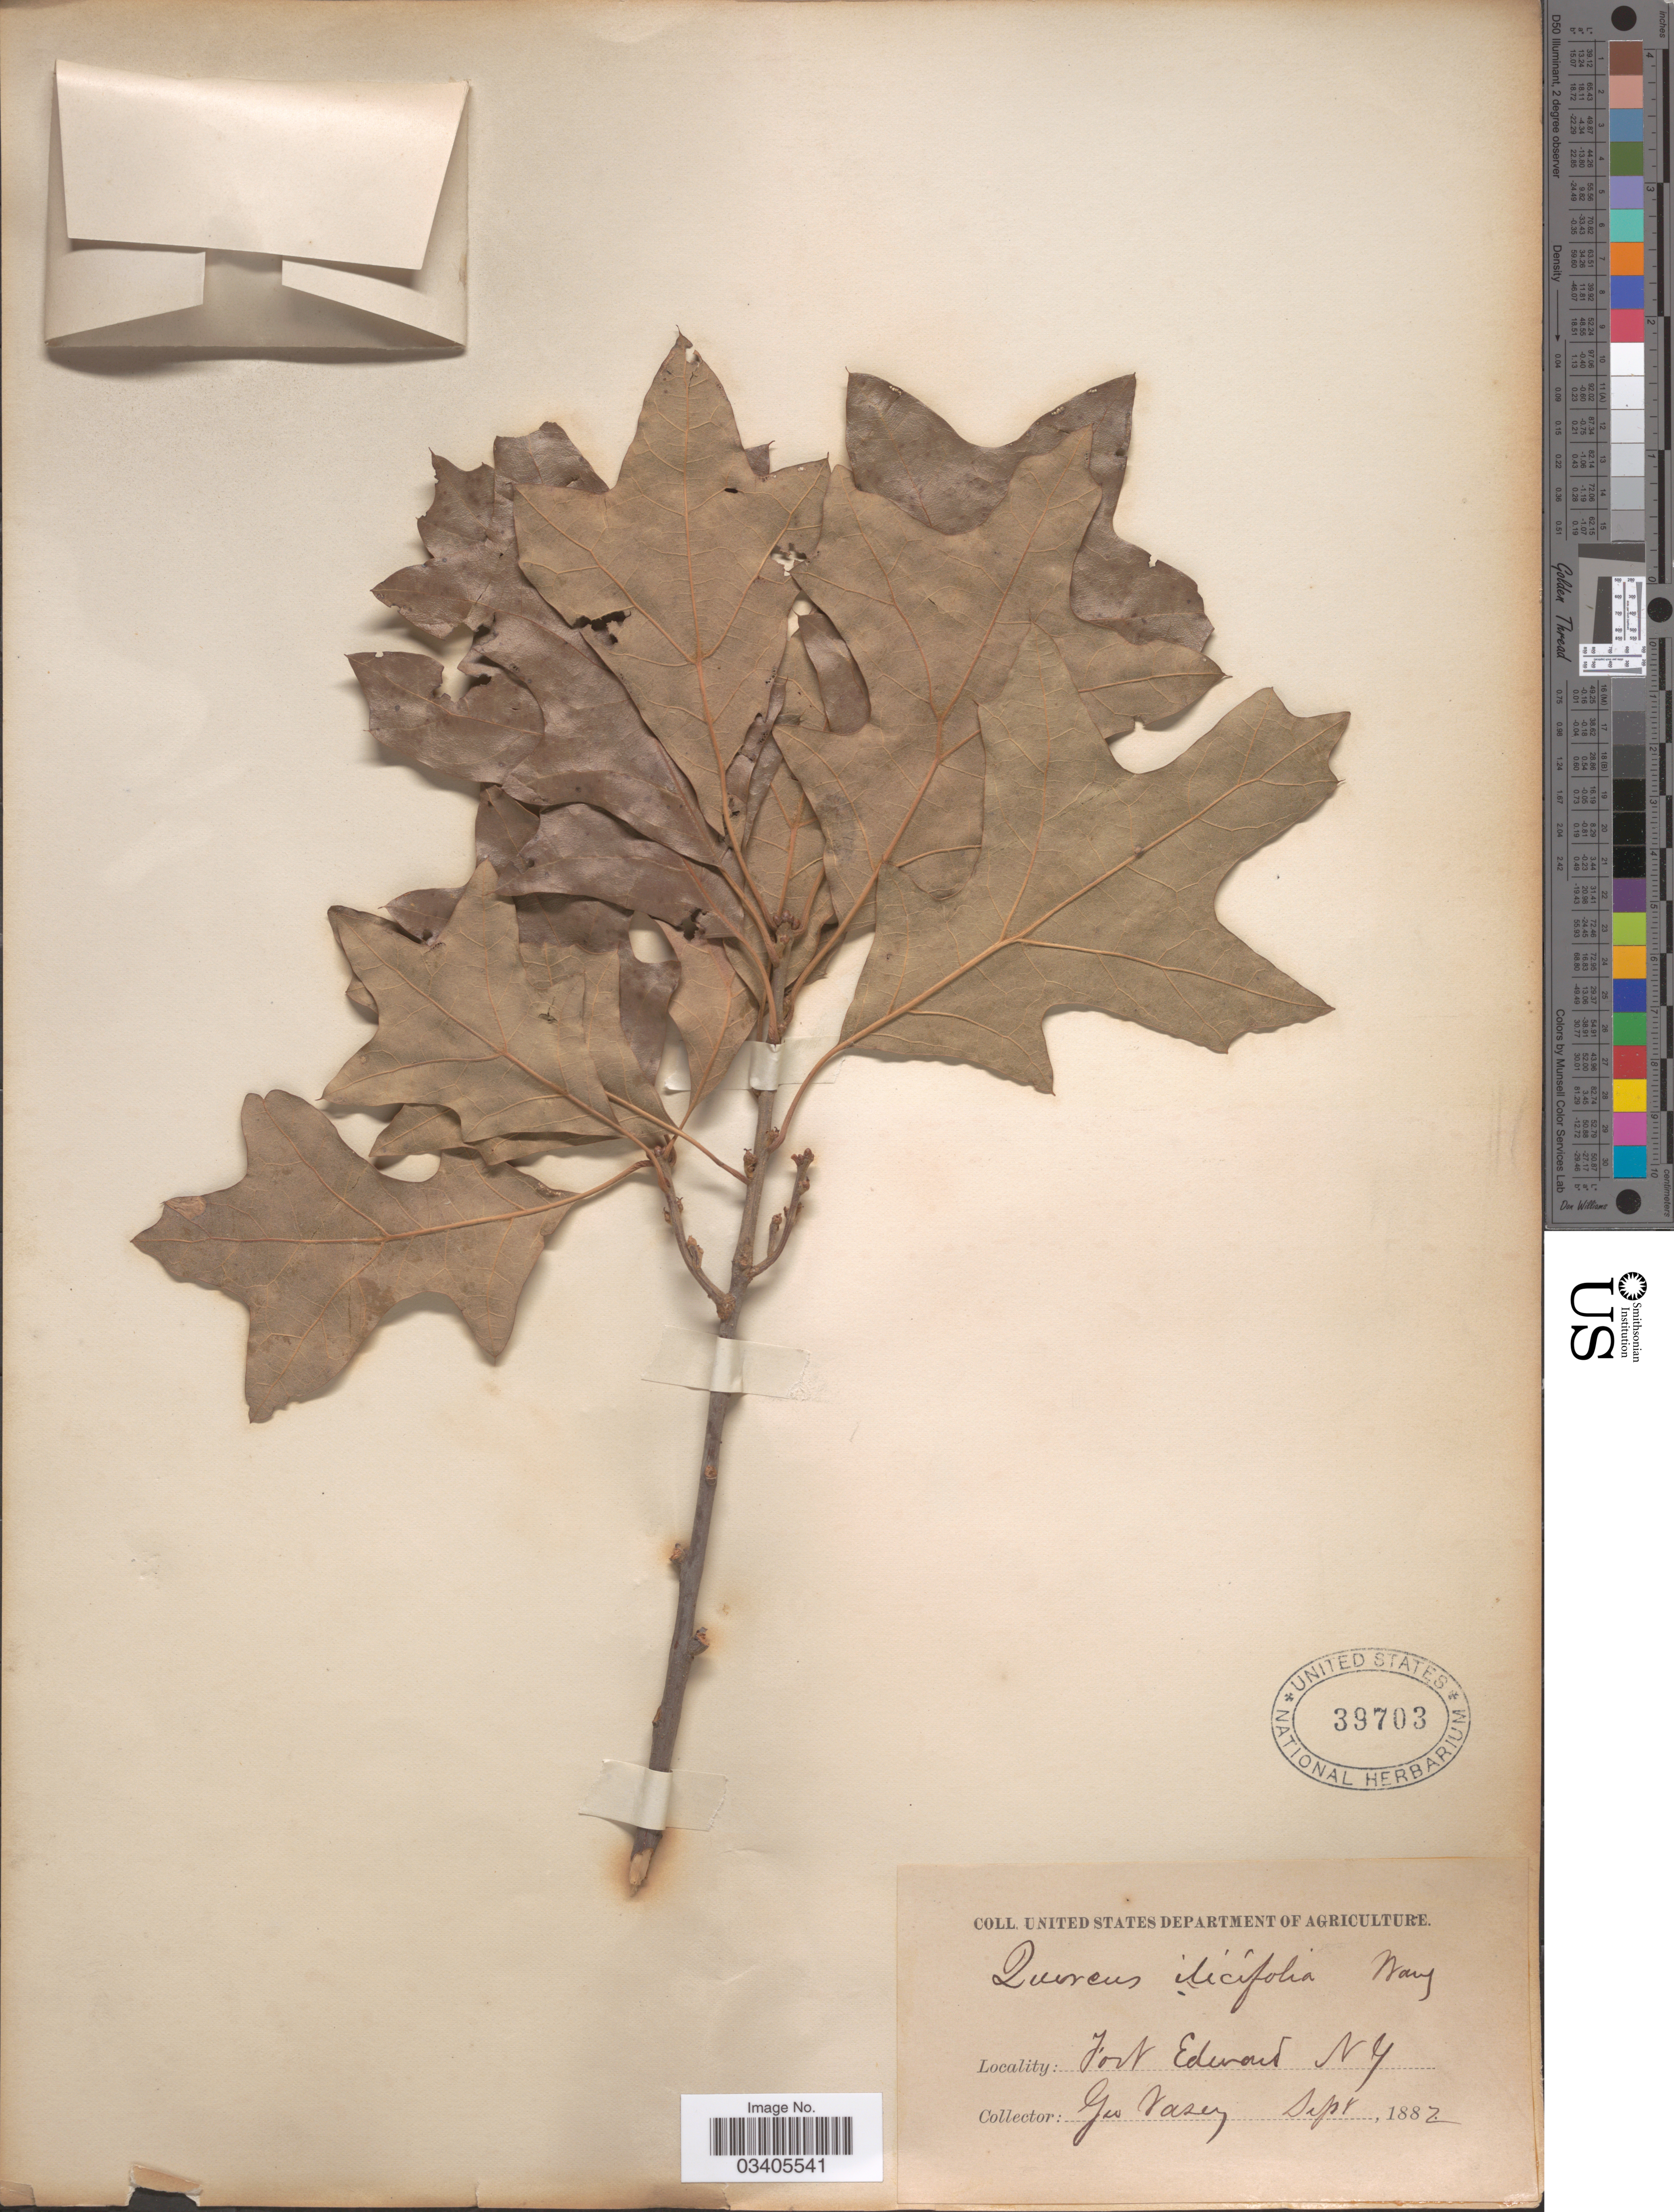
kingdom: Plantae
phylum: Tracheophyta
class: Magnoliopsida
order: Fagales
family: Fagaceae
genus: Quercus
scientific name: Quercus ilicifolia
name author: Wangenh.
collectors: G. Vasey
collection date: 1882-09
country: United States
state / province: New York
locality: Fort Edward.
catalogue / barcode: US 39703